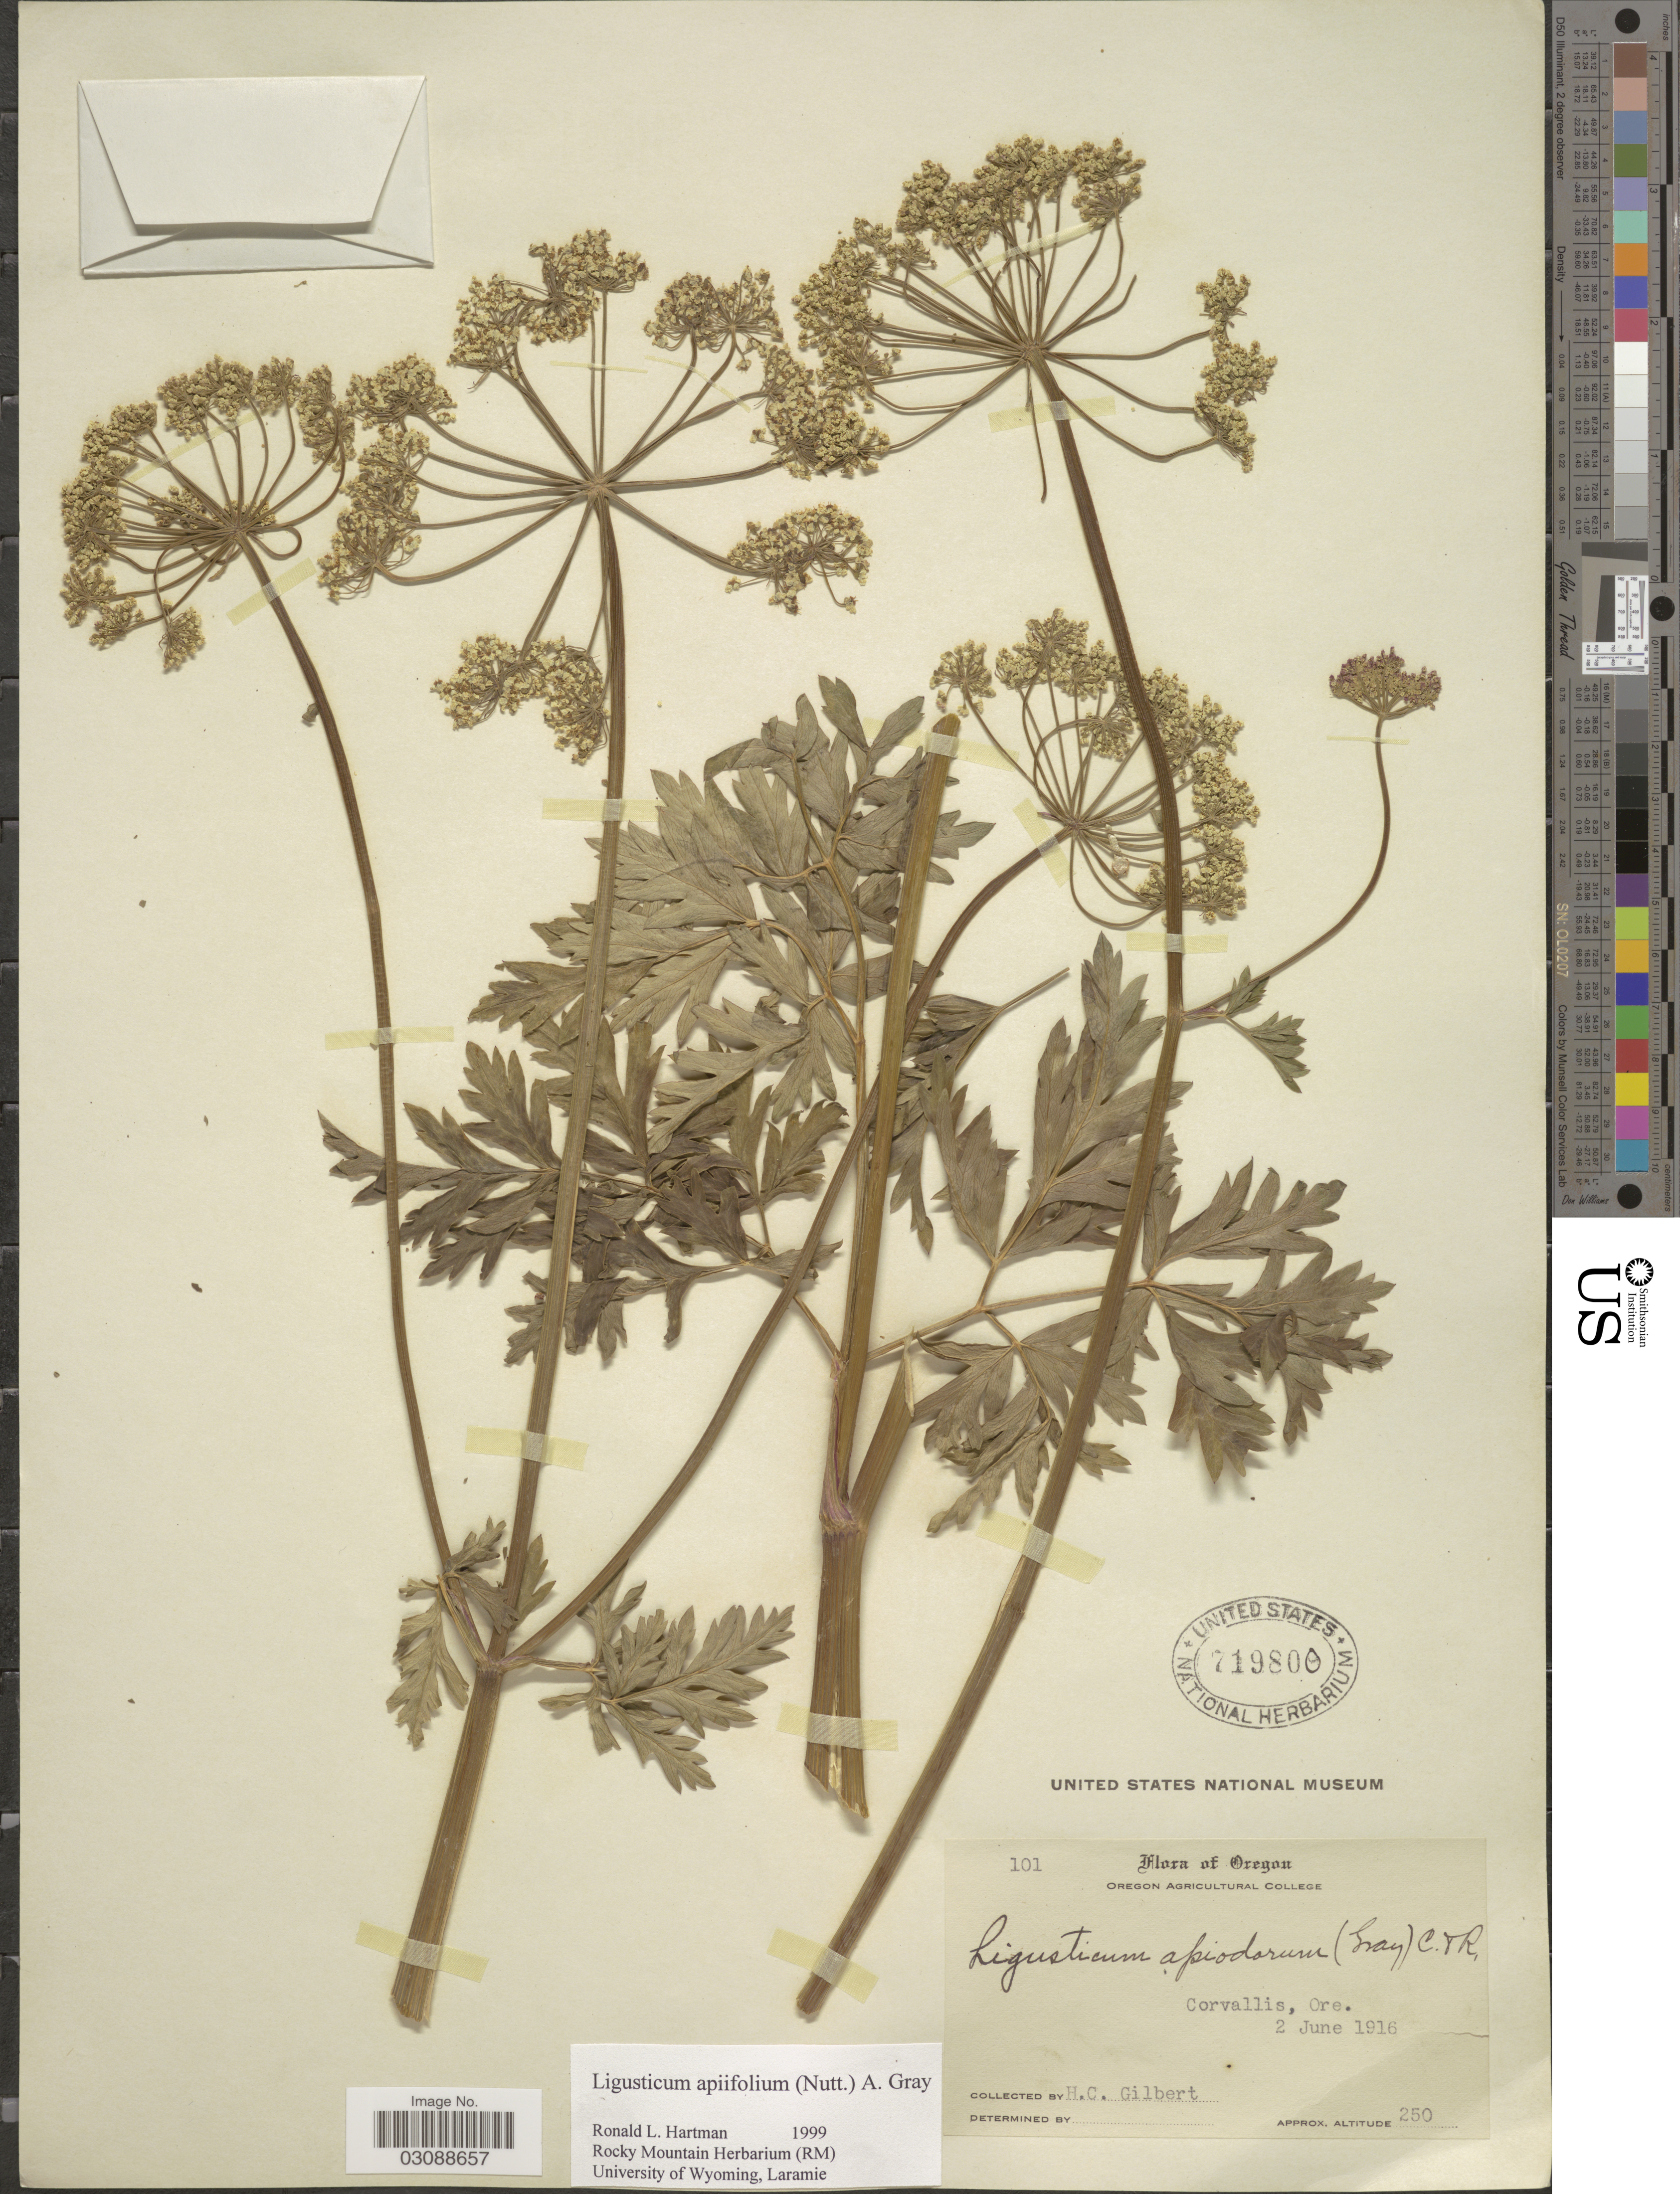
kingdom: Plantae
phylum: Tracheophyta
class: Magnoliopsida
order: Apiales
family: Apiaceae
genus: Ligusticum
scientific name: Ligusticum apiifolium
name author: (Nutt. ex Torr. & A. Gray) A. Gray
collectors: H. Gilbert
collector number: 101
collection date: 1916-06-02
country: United States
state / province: Oregon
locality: Corvallis.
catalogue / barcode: US 719800